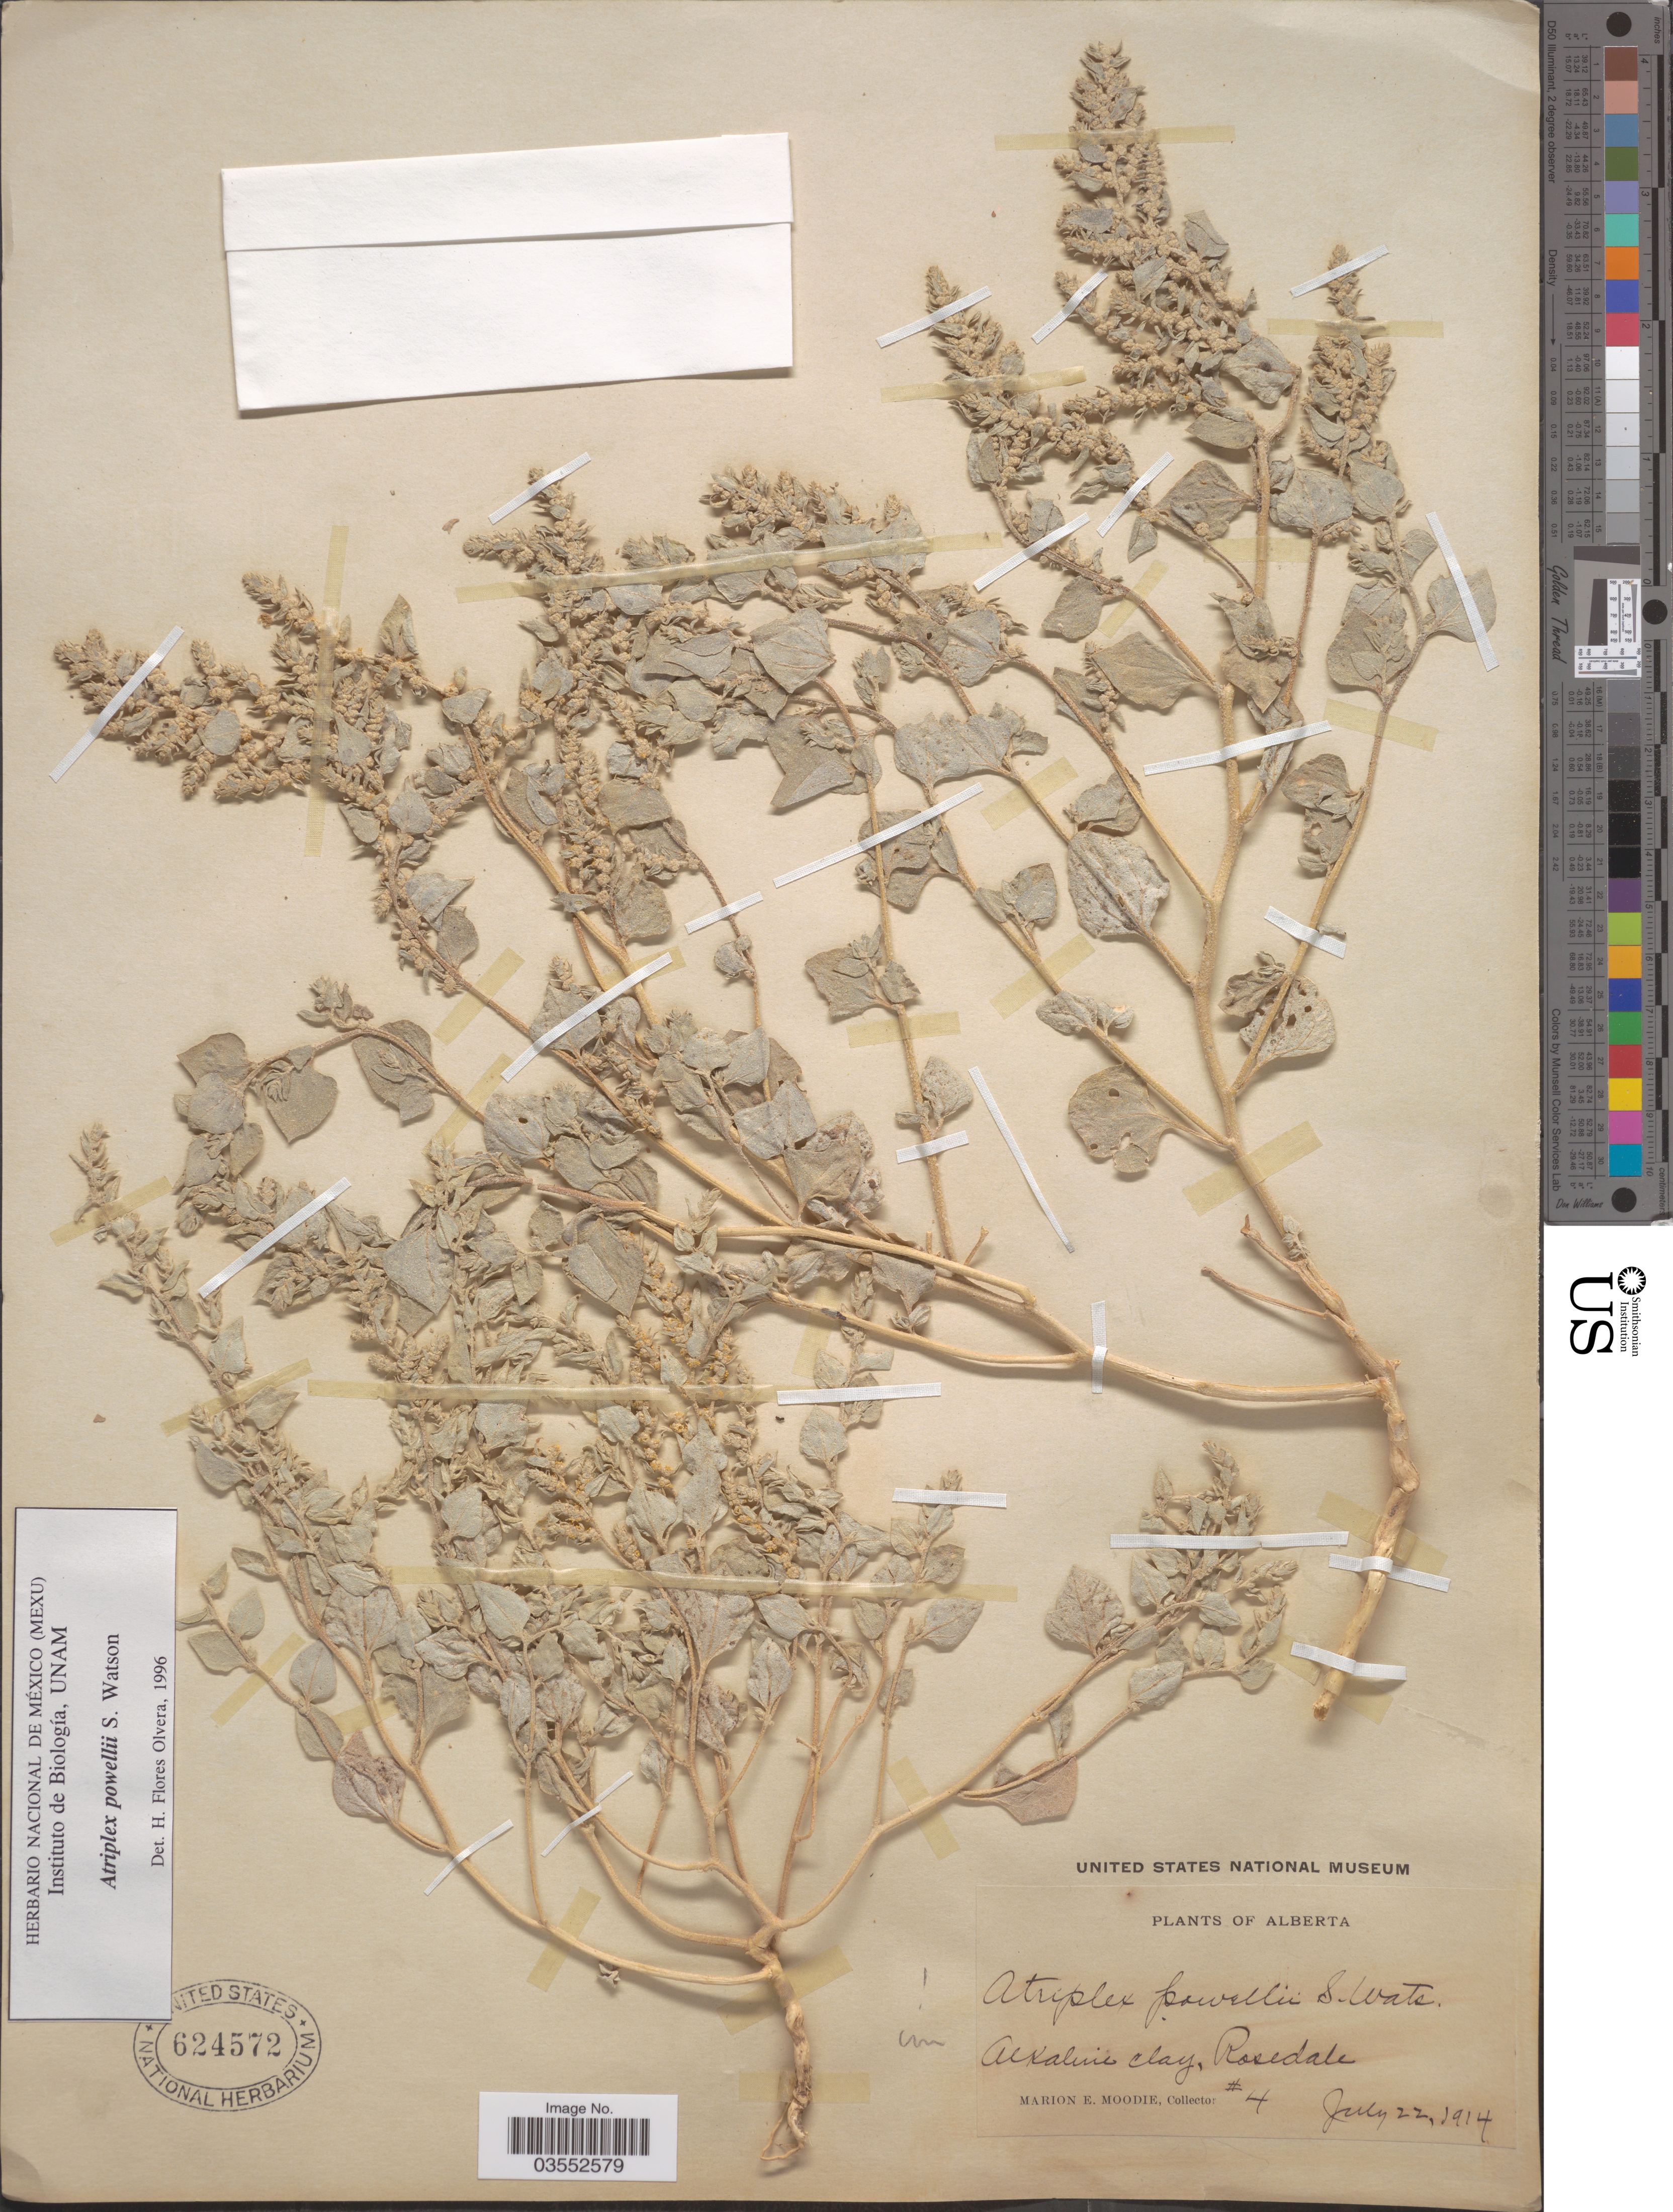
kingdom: Plantae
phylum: Tracheophyta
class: Magnoliopsida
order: Caryophyllales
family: Amaranthaceae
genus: Atriplex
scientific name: Atriplex powellii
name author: S. Watson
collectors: M. E. Moodie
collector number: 4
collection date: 1914-07-22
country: Canada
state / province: Alberta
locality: Rosedale.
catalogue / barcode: US 624572